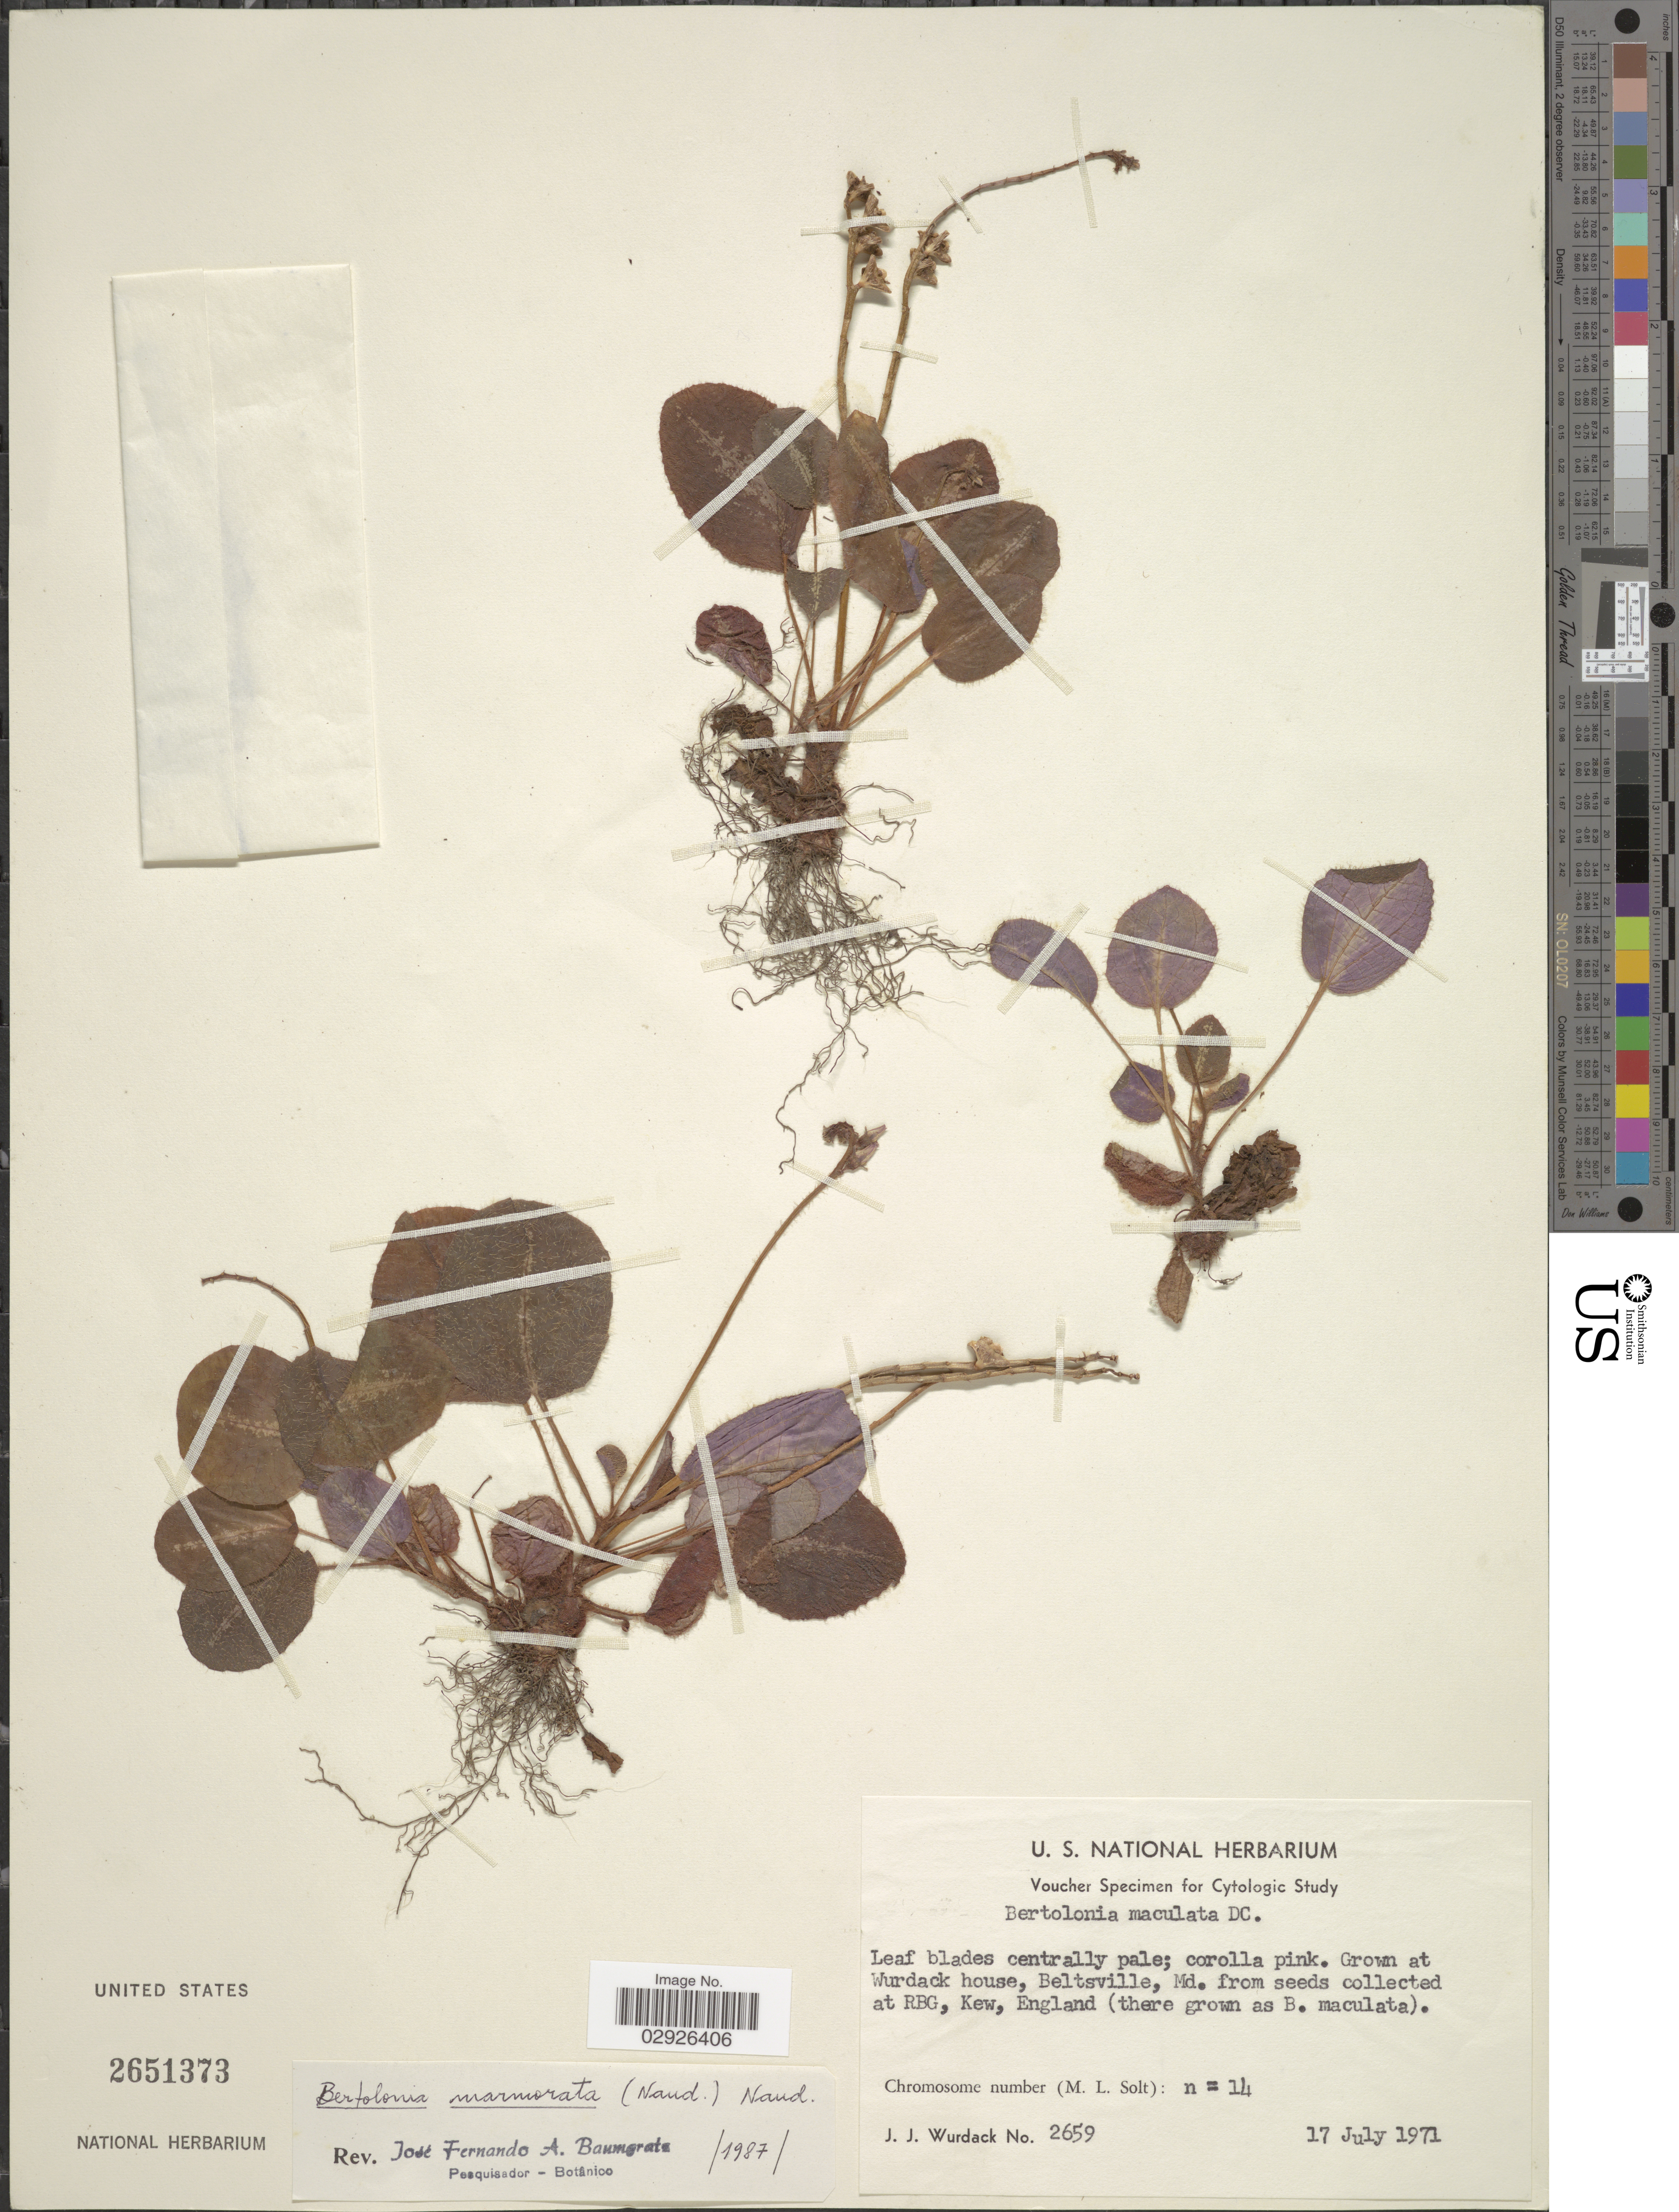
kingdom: Plantae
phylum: Tracheophyta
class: Magnoliopsida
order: Myrtales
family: Melastomataceae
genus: Bertolonia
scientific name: Bertolonia maculata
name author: DC.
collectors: J. J. Wurdack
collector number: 2659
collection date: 1971-07-17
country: United States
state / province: Maryland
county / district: Prince George's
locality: Grown at Wurdack house, Beltsville, Md.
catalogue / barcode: US 2651373